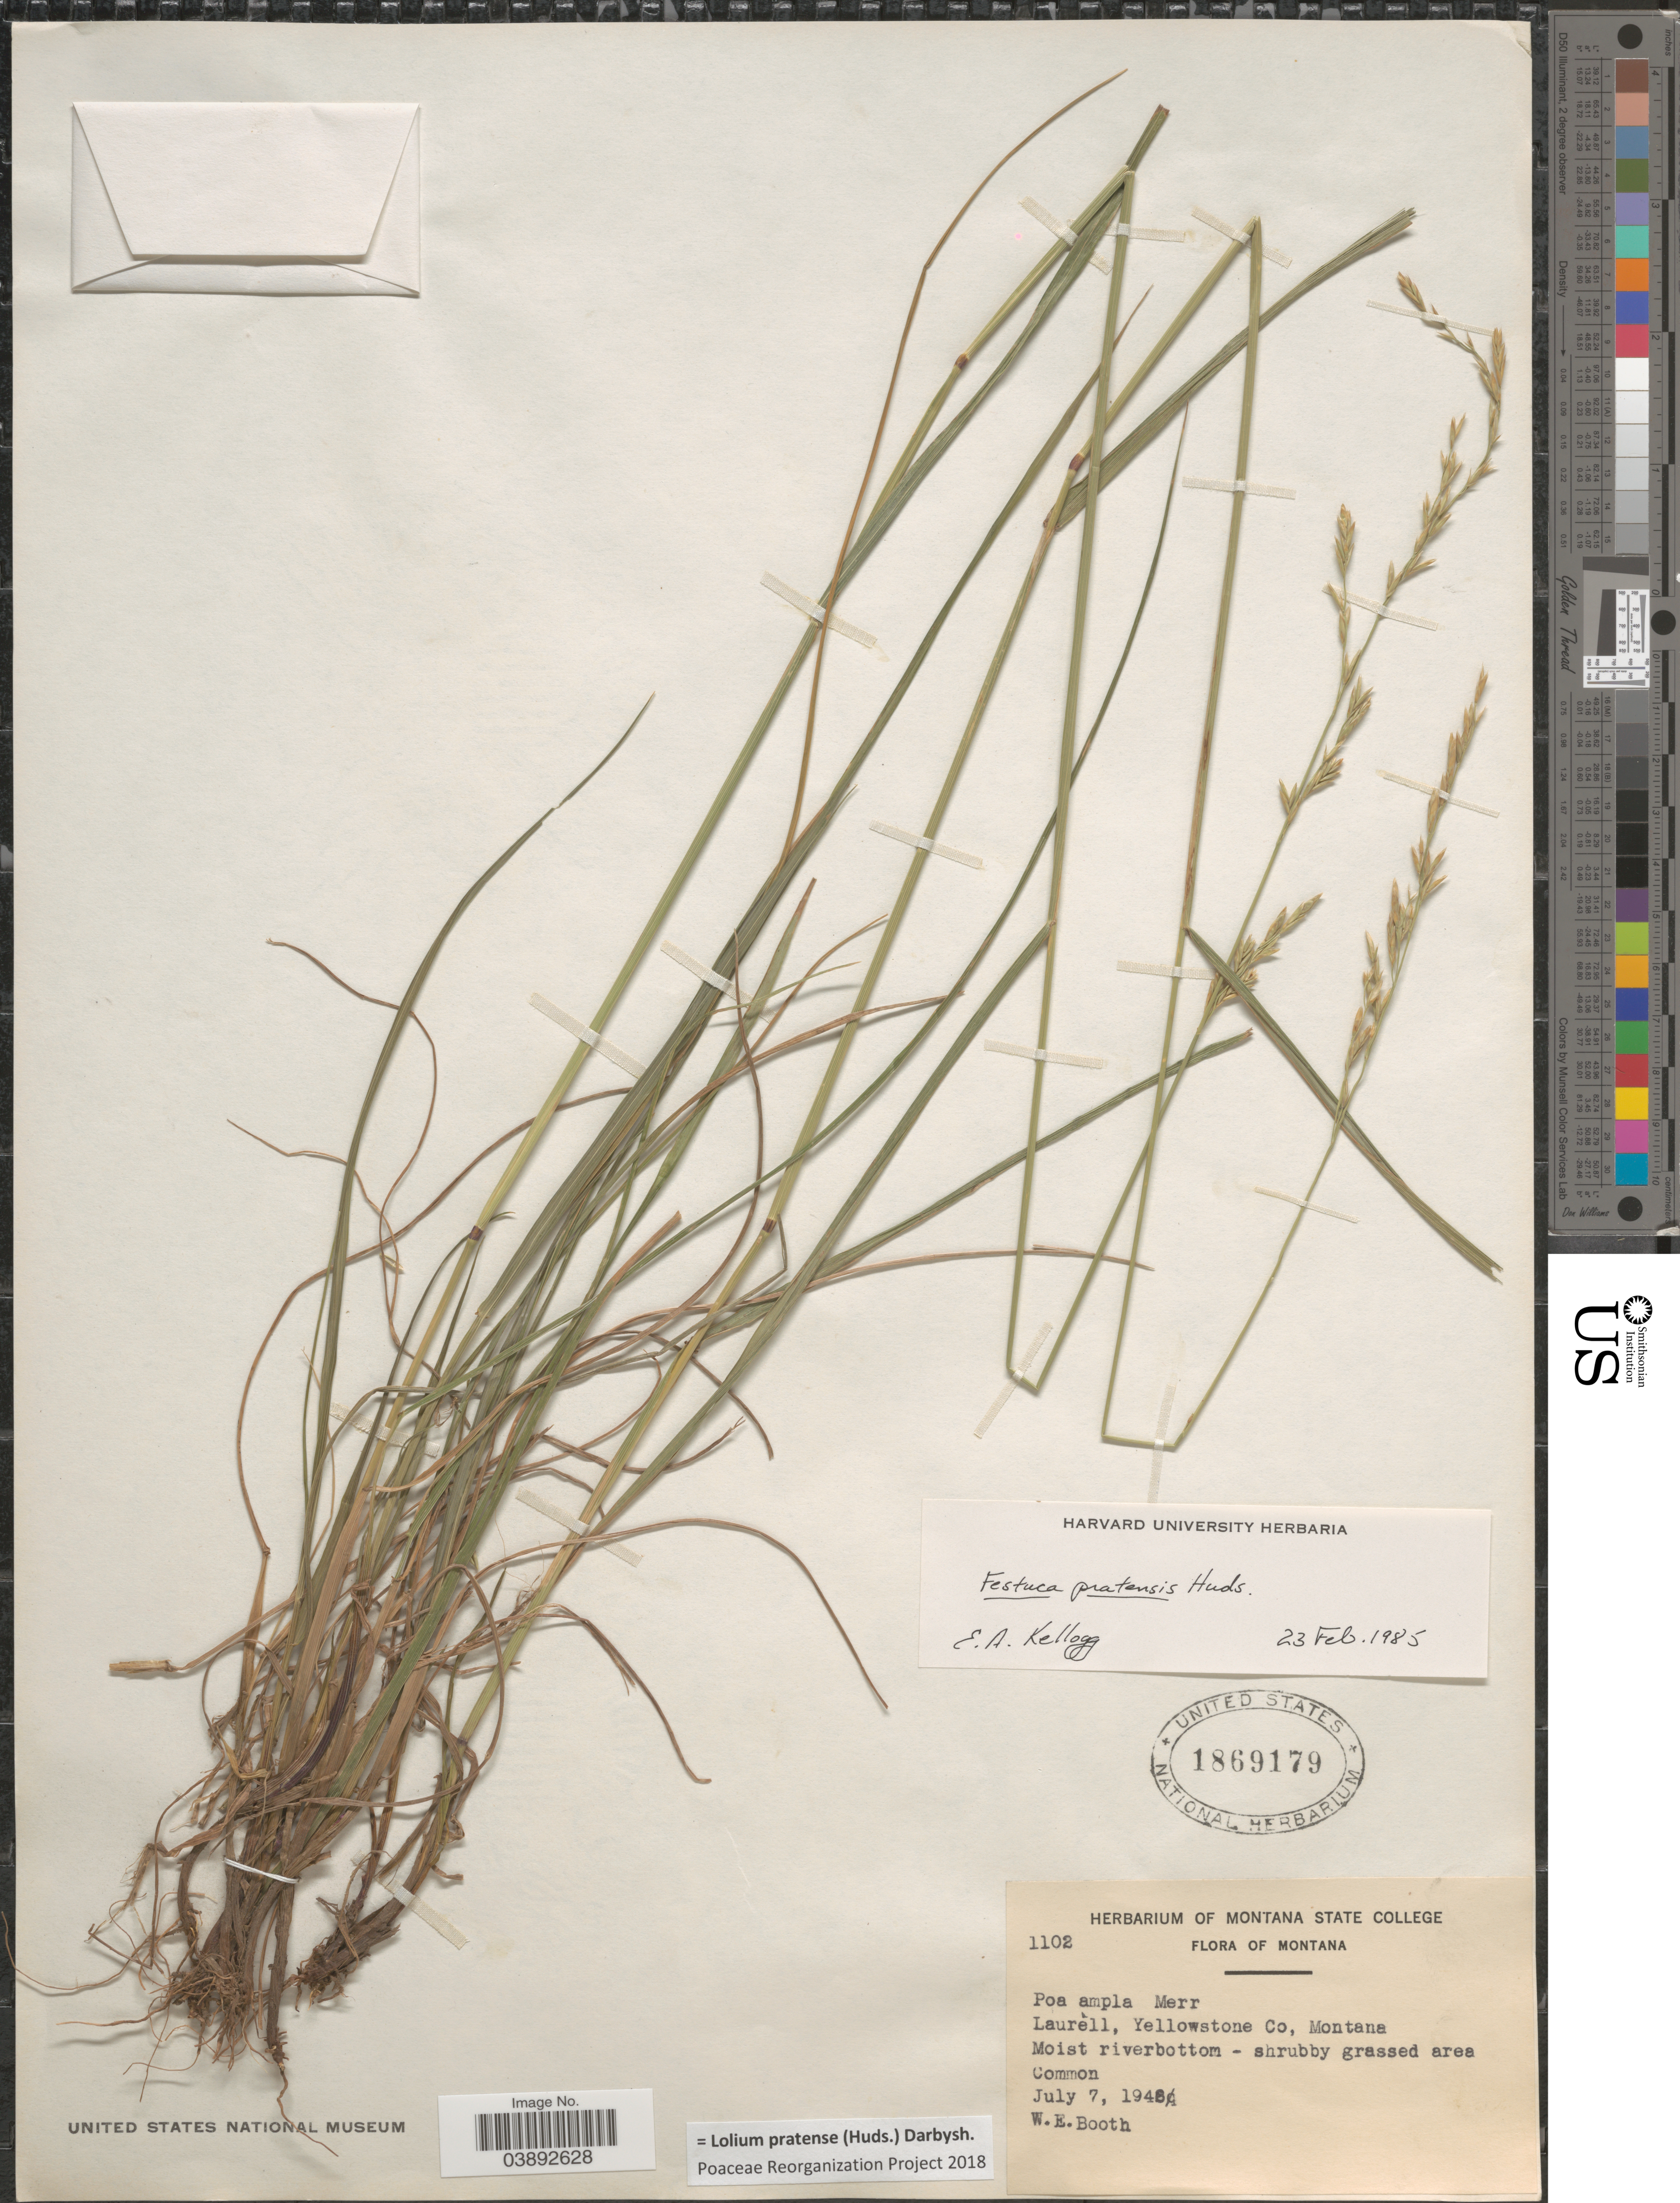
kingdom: Plantae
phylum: Tracheophyta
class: Liliopsida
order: Poales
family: Poaceae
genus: Lolium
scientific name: Lolium pratense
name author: (Huds.) Darbysh.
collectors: W. Booth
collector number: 1102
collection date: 1948-07-07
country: United States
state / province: Montana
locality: Laurell, Yellowstone Co.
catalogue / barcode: US 1869179